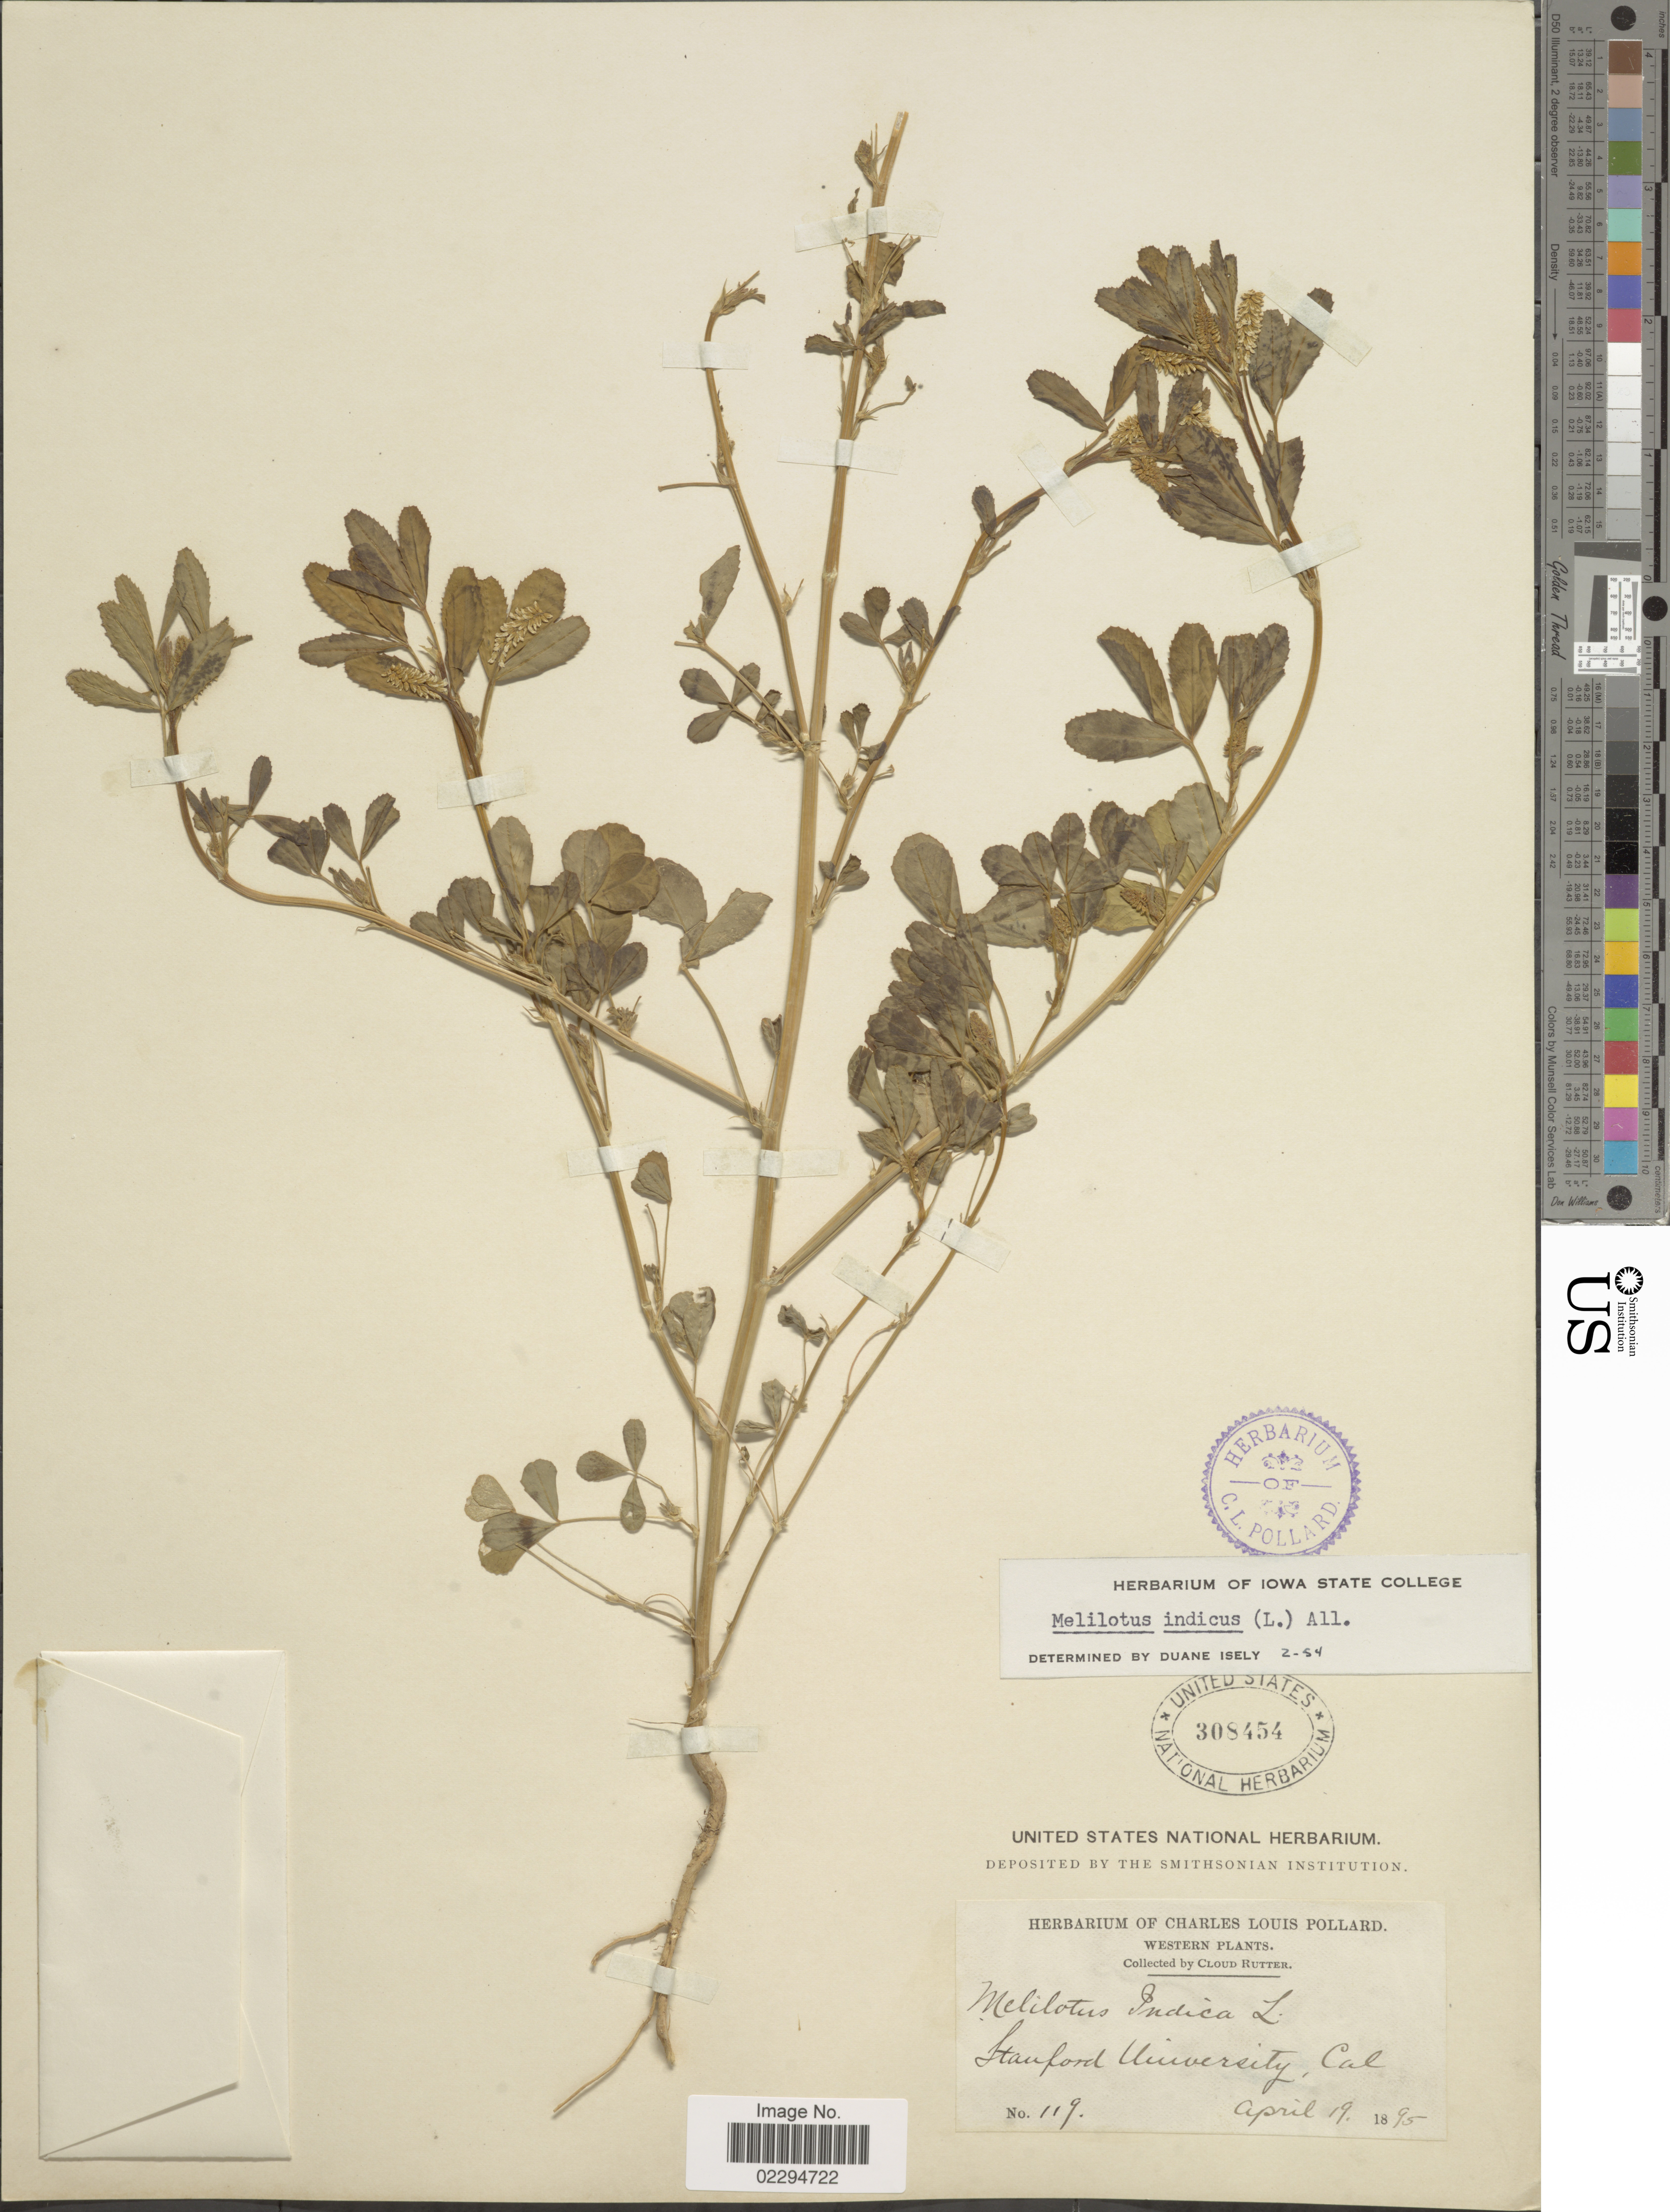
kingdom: Plantae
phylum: Tracheophyta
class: Magnoliopsida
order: Fabales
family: Fabaceae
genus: Melilotus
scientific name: Melilotus indicus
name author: (L.) All.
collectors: C. Rutter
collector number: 119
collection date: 1895-04-19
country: United States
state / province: California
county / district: Santa Clara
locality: Western. Stanford University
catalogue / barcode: US 308454